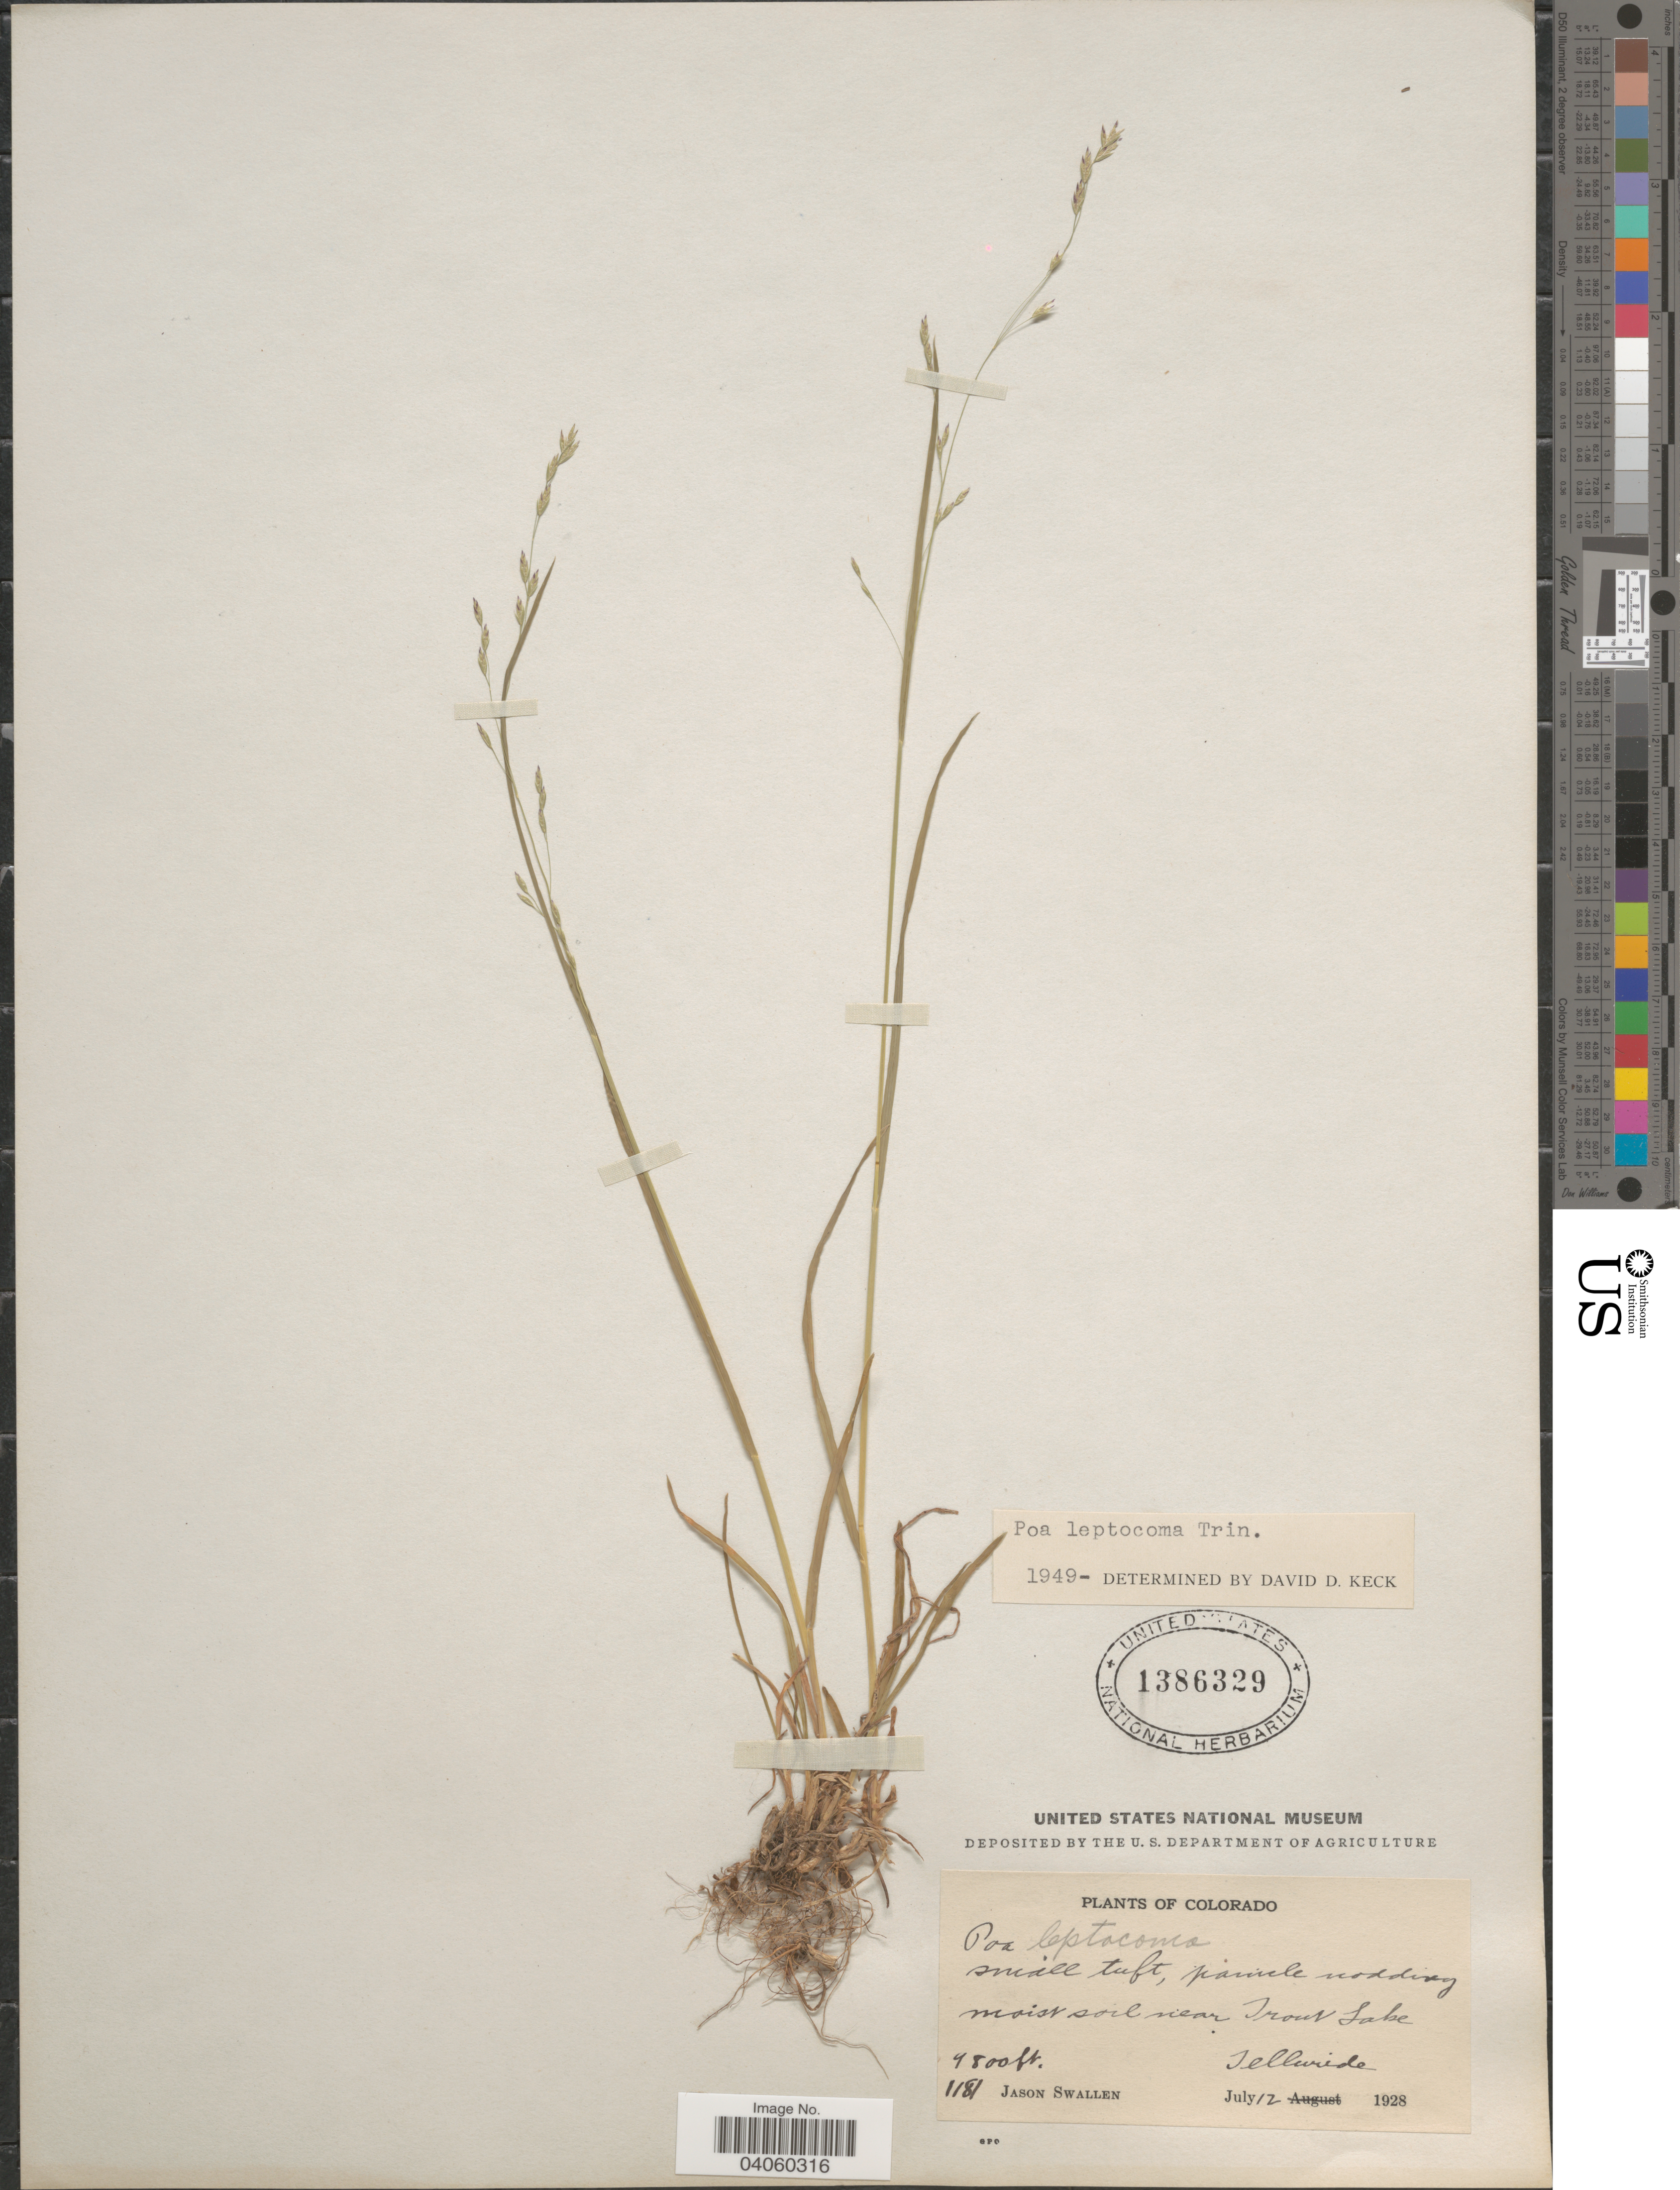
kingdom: Plantae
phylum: Tracheophyta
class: Liliopsida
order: Poales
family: Poaceae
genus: Poa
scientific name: Poa leptocoma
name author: Trin.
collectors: J. R. Swallen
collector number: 1181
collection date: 1928-07-12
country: United States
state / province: Colorado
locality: Near Trout Lake, Telluride.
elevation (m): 1463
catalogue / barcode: US 1386329